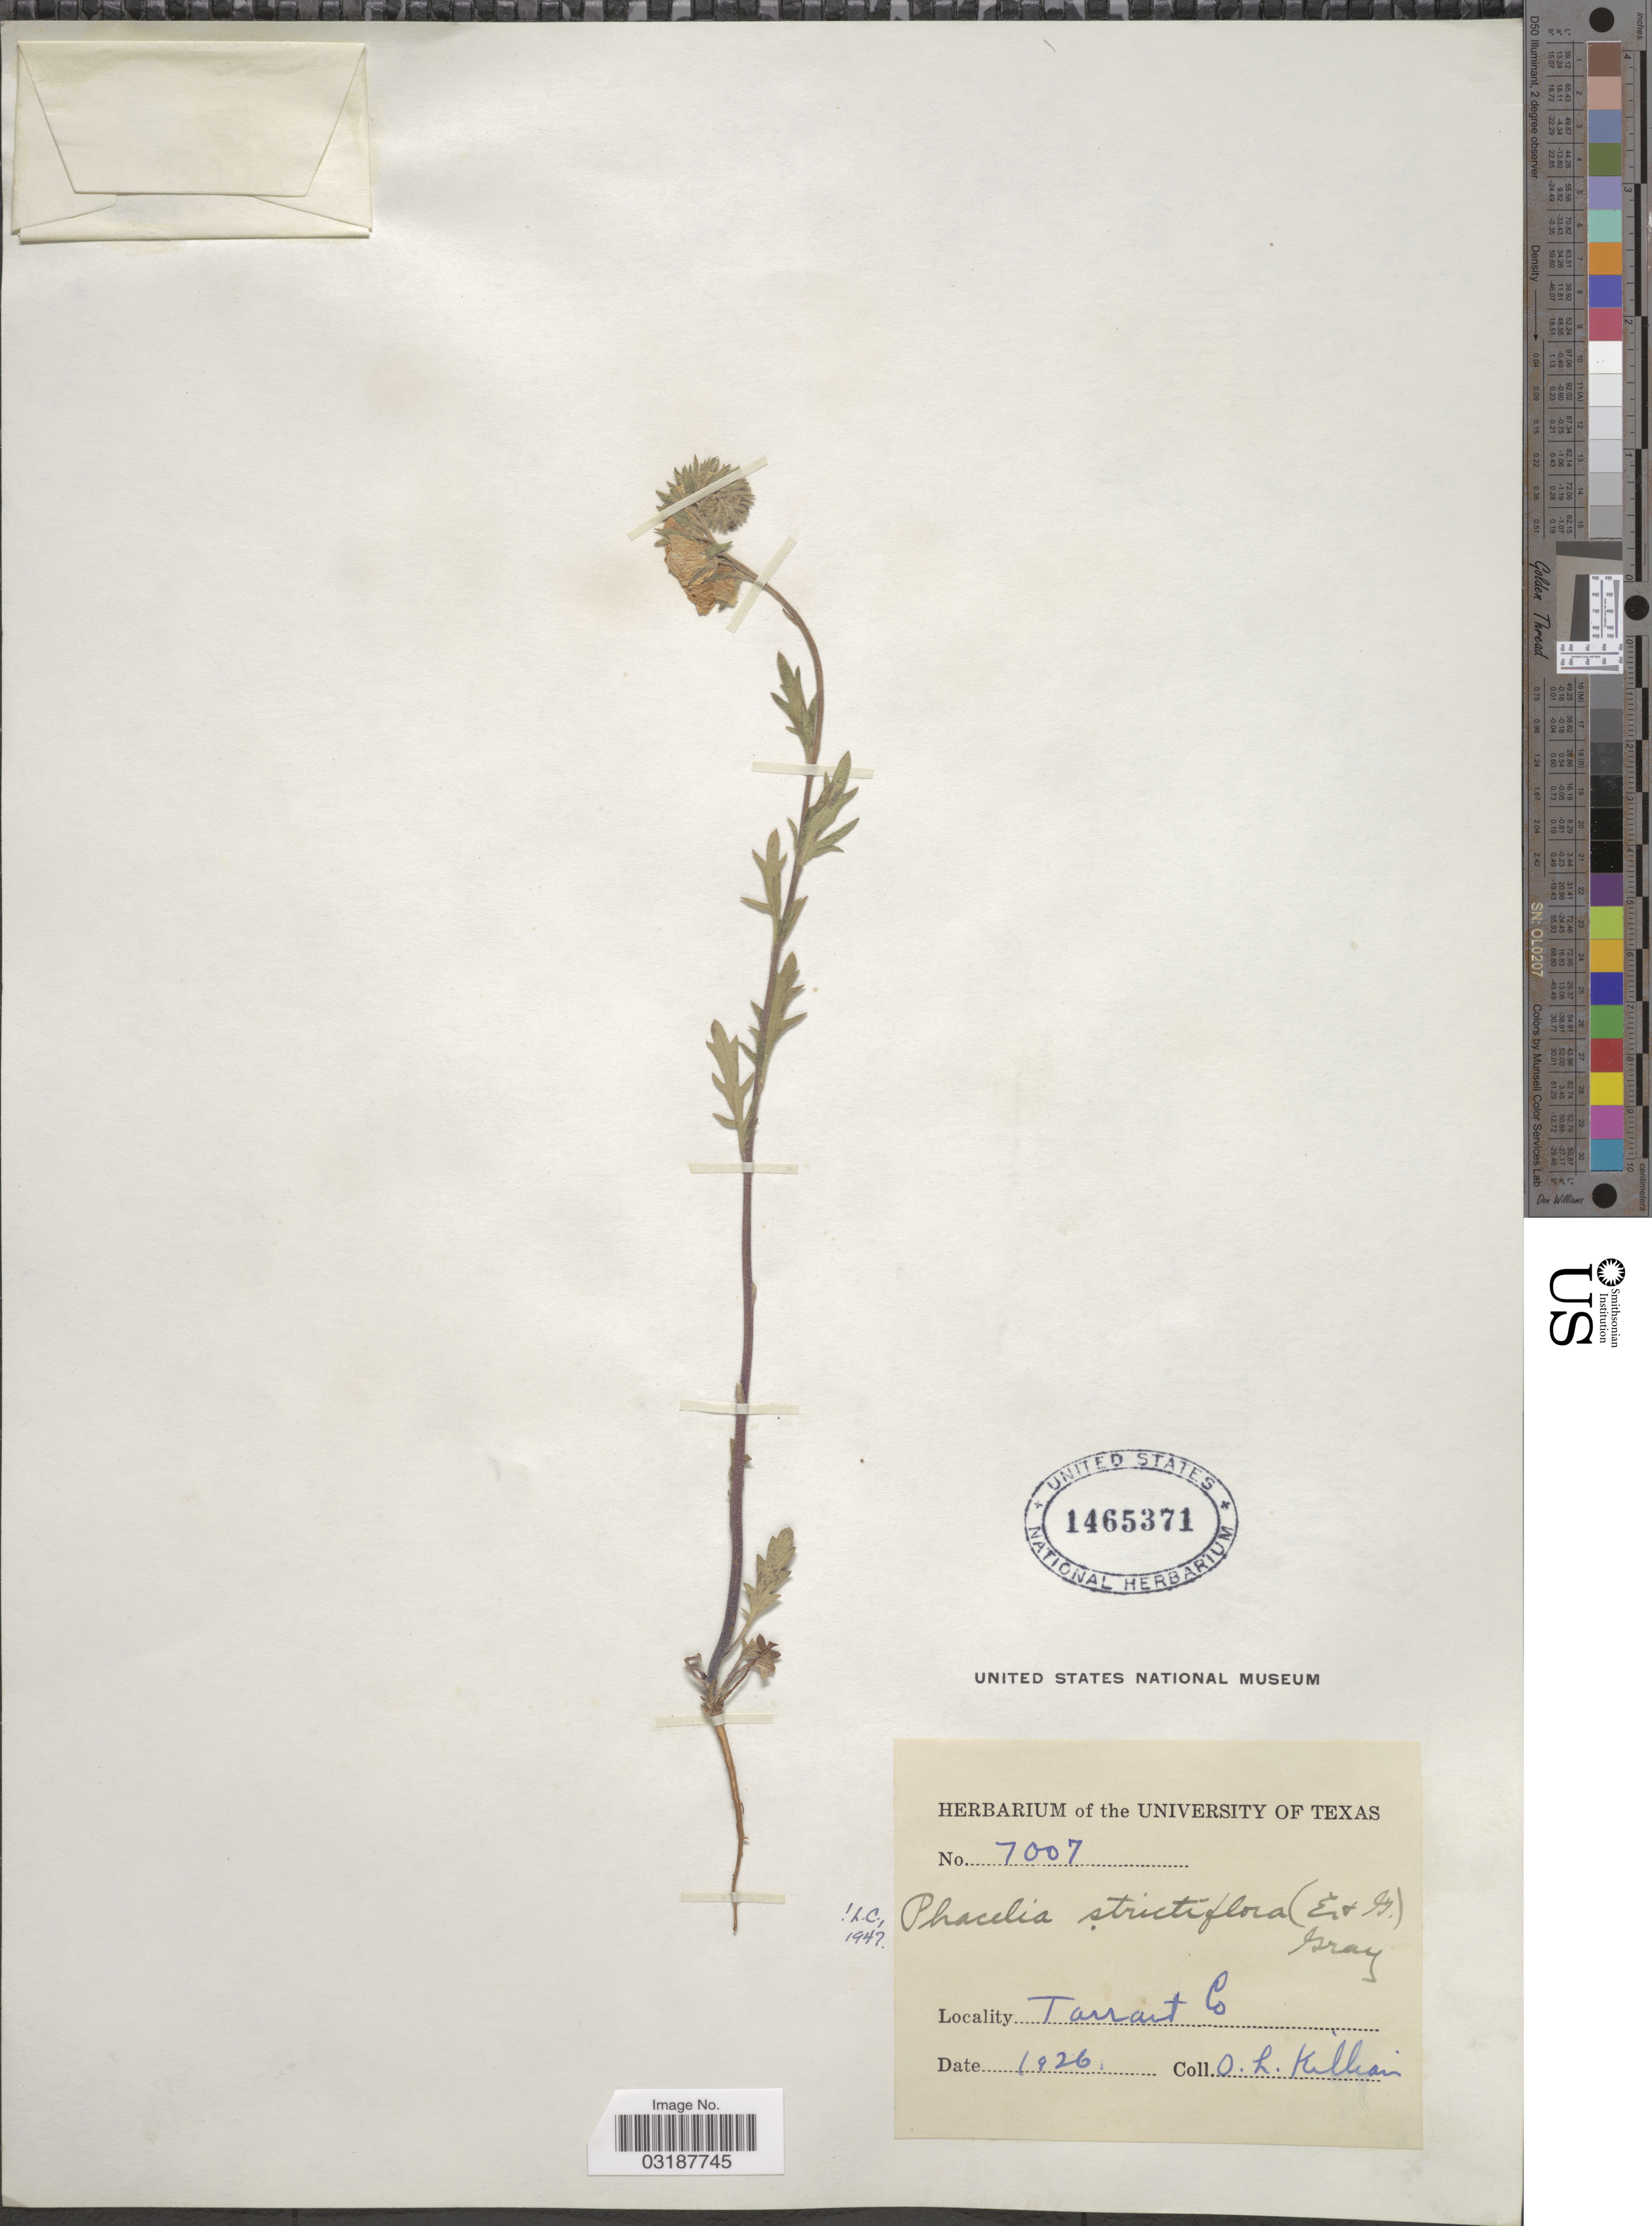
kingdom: Plantae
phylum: Tracheophyta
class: Magnoliopsida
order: Boraginales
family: Hydrophyllaceae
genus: Phacelia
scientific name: Phacelia strictiflora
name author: (Engelm. & A. Gray) A. Gray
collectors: O. Killian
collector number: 7007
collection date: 1926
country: United States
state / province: Texas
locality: Tarrant Co.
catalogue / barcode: US 1465371